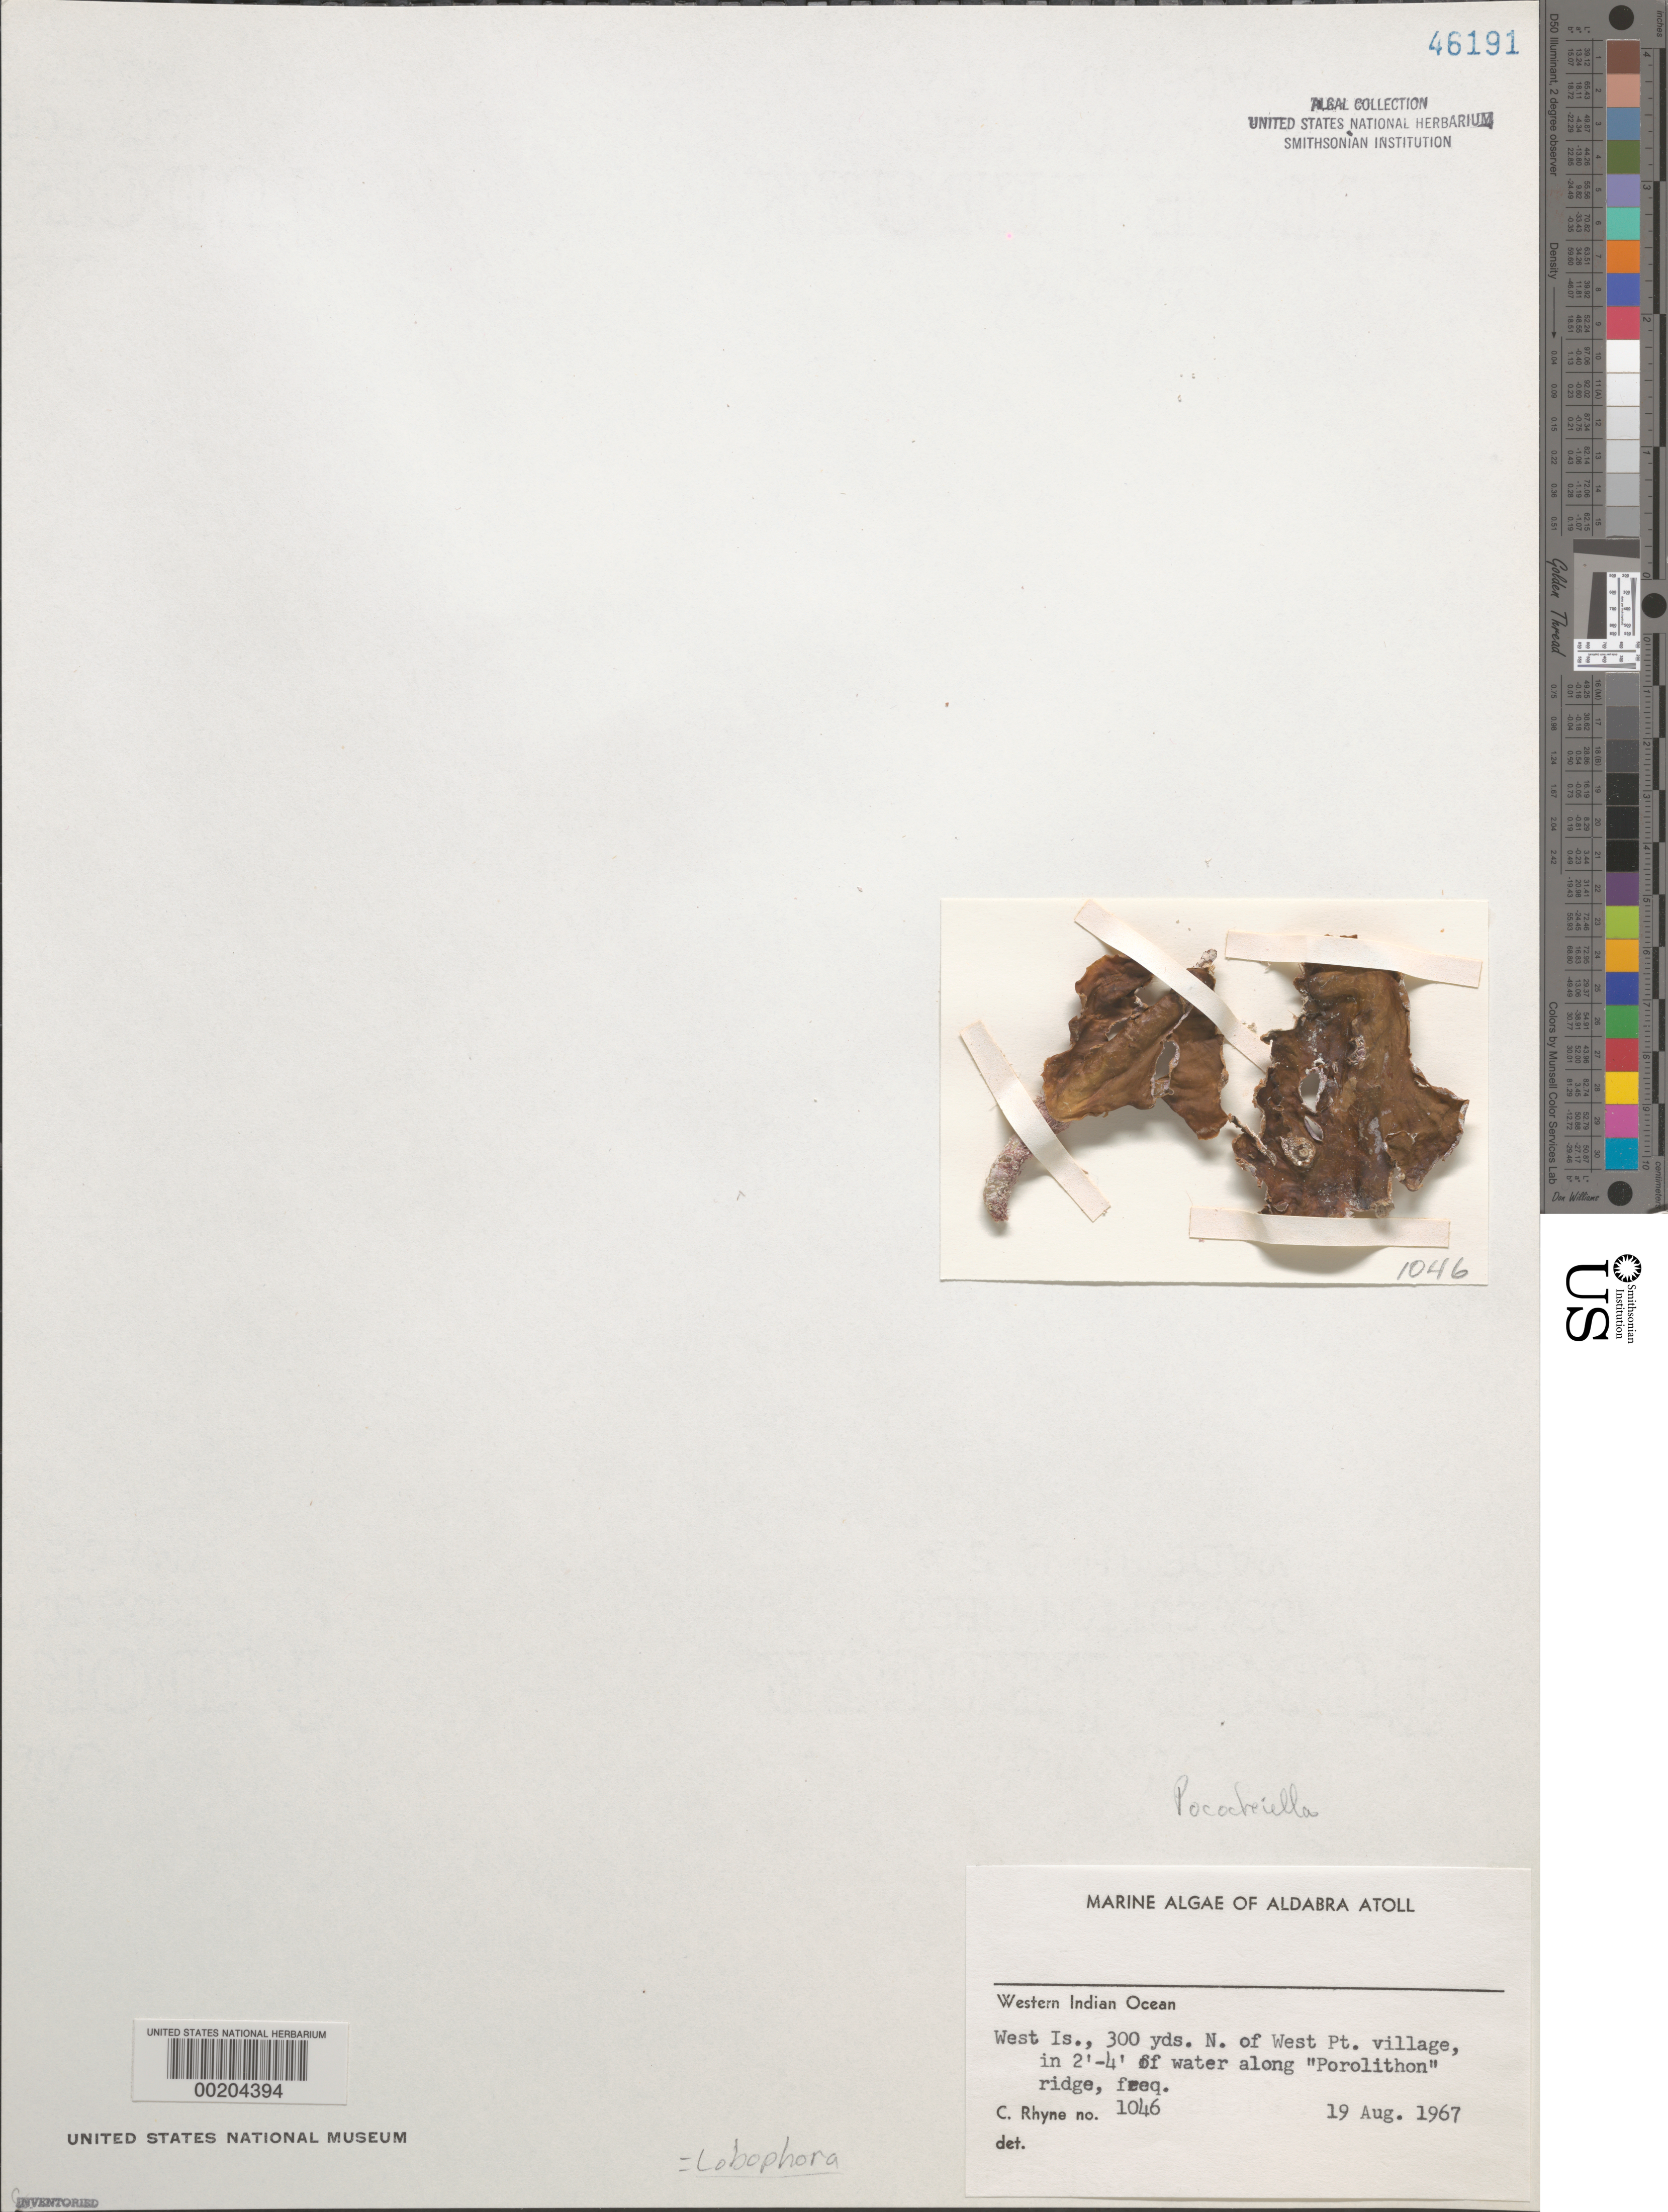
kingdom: Chromista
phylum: Ochrophyta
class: Phaeophyceae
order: Dictyotales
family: Dictyotaceae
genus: Lobophora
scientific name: Lobophora sp.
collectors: C. Rhyne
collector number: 1046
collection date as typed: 19 Aug 1967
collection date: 1967-08-19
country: Seychelles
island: Aldabra Atoll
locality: West Islet, North of West Point Village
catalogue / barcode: US 46191